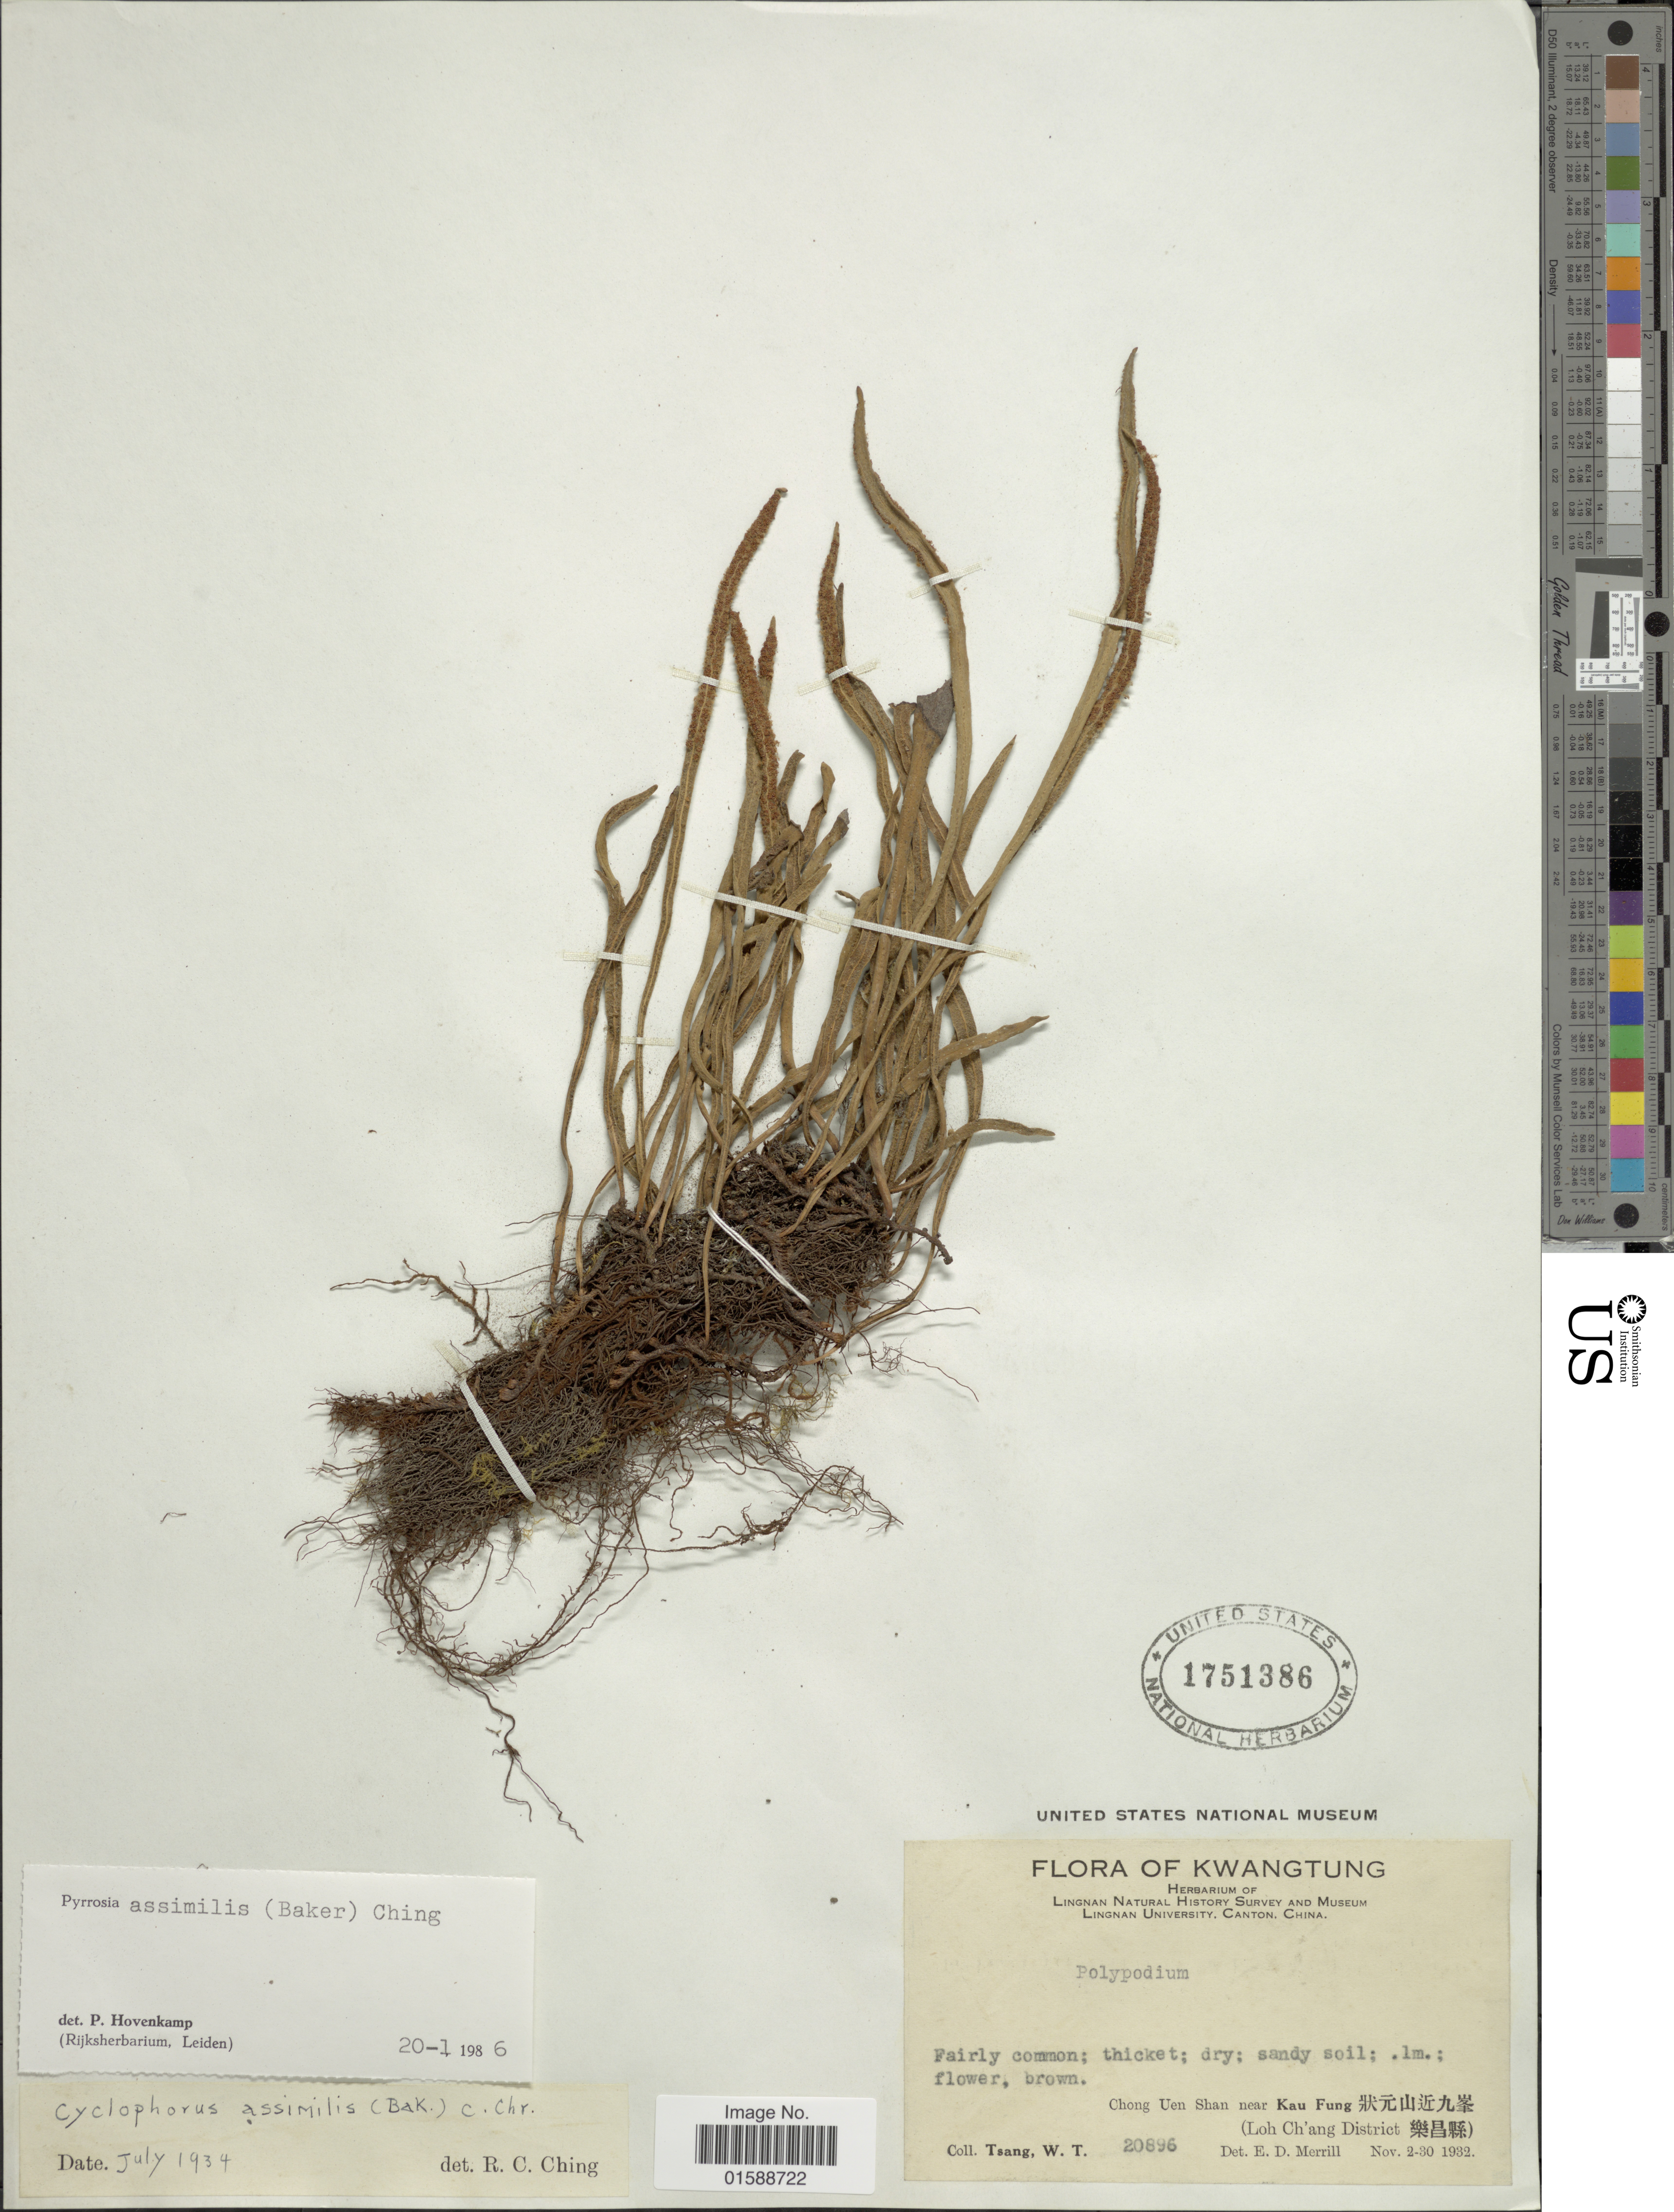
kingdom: Plantae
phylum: Tracheophyta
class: Polypodiopsida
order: Polypodiales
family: Polypodiaceae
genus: Pyrrosia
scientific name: Pyrrosia assimilis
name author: (Baker) Ching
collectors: W. T. Tsang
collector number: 20896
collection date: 1932-11-02/1932-11-30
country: China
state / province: Guangdong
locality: Kwangtung. Chong Uen Shan near Kau Fung (Loh Ch'ang District)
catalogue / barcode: US 1751386